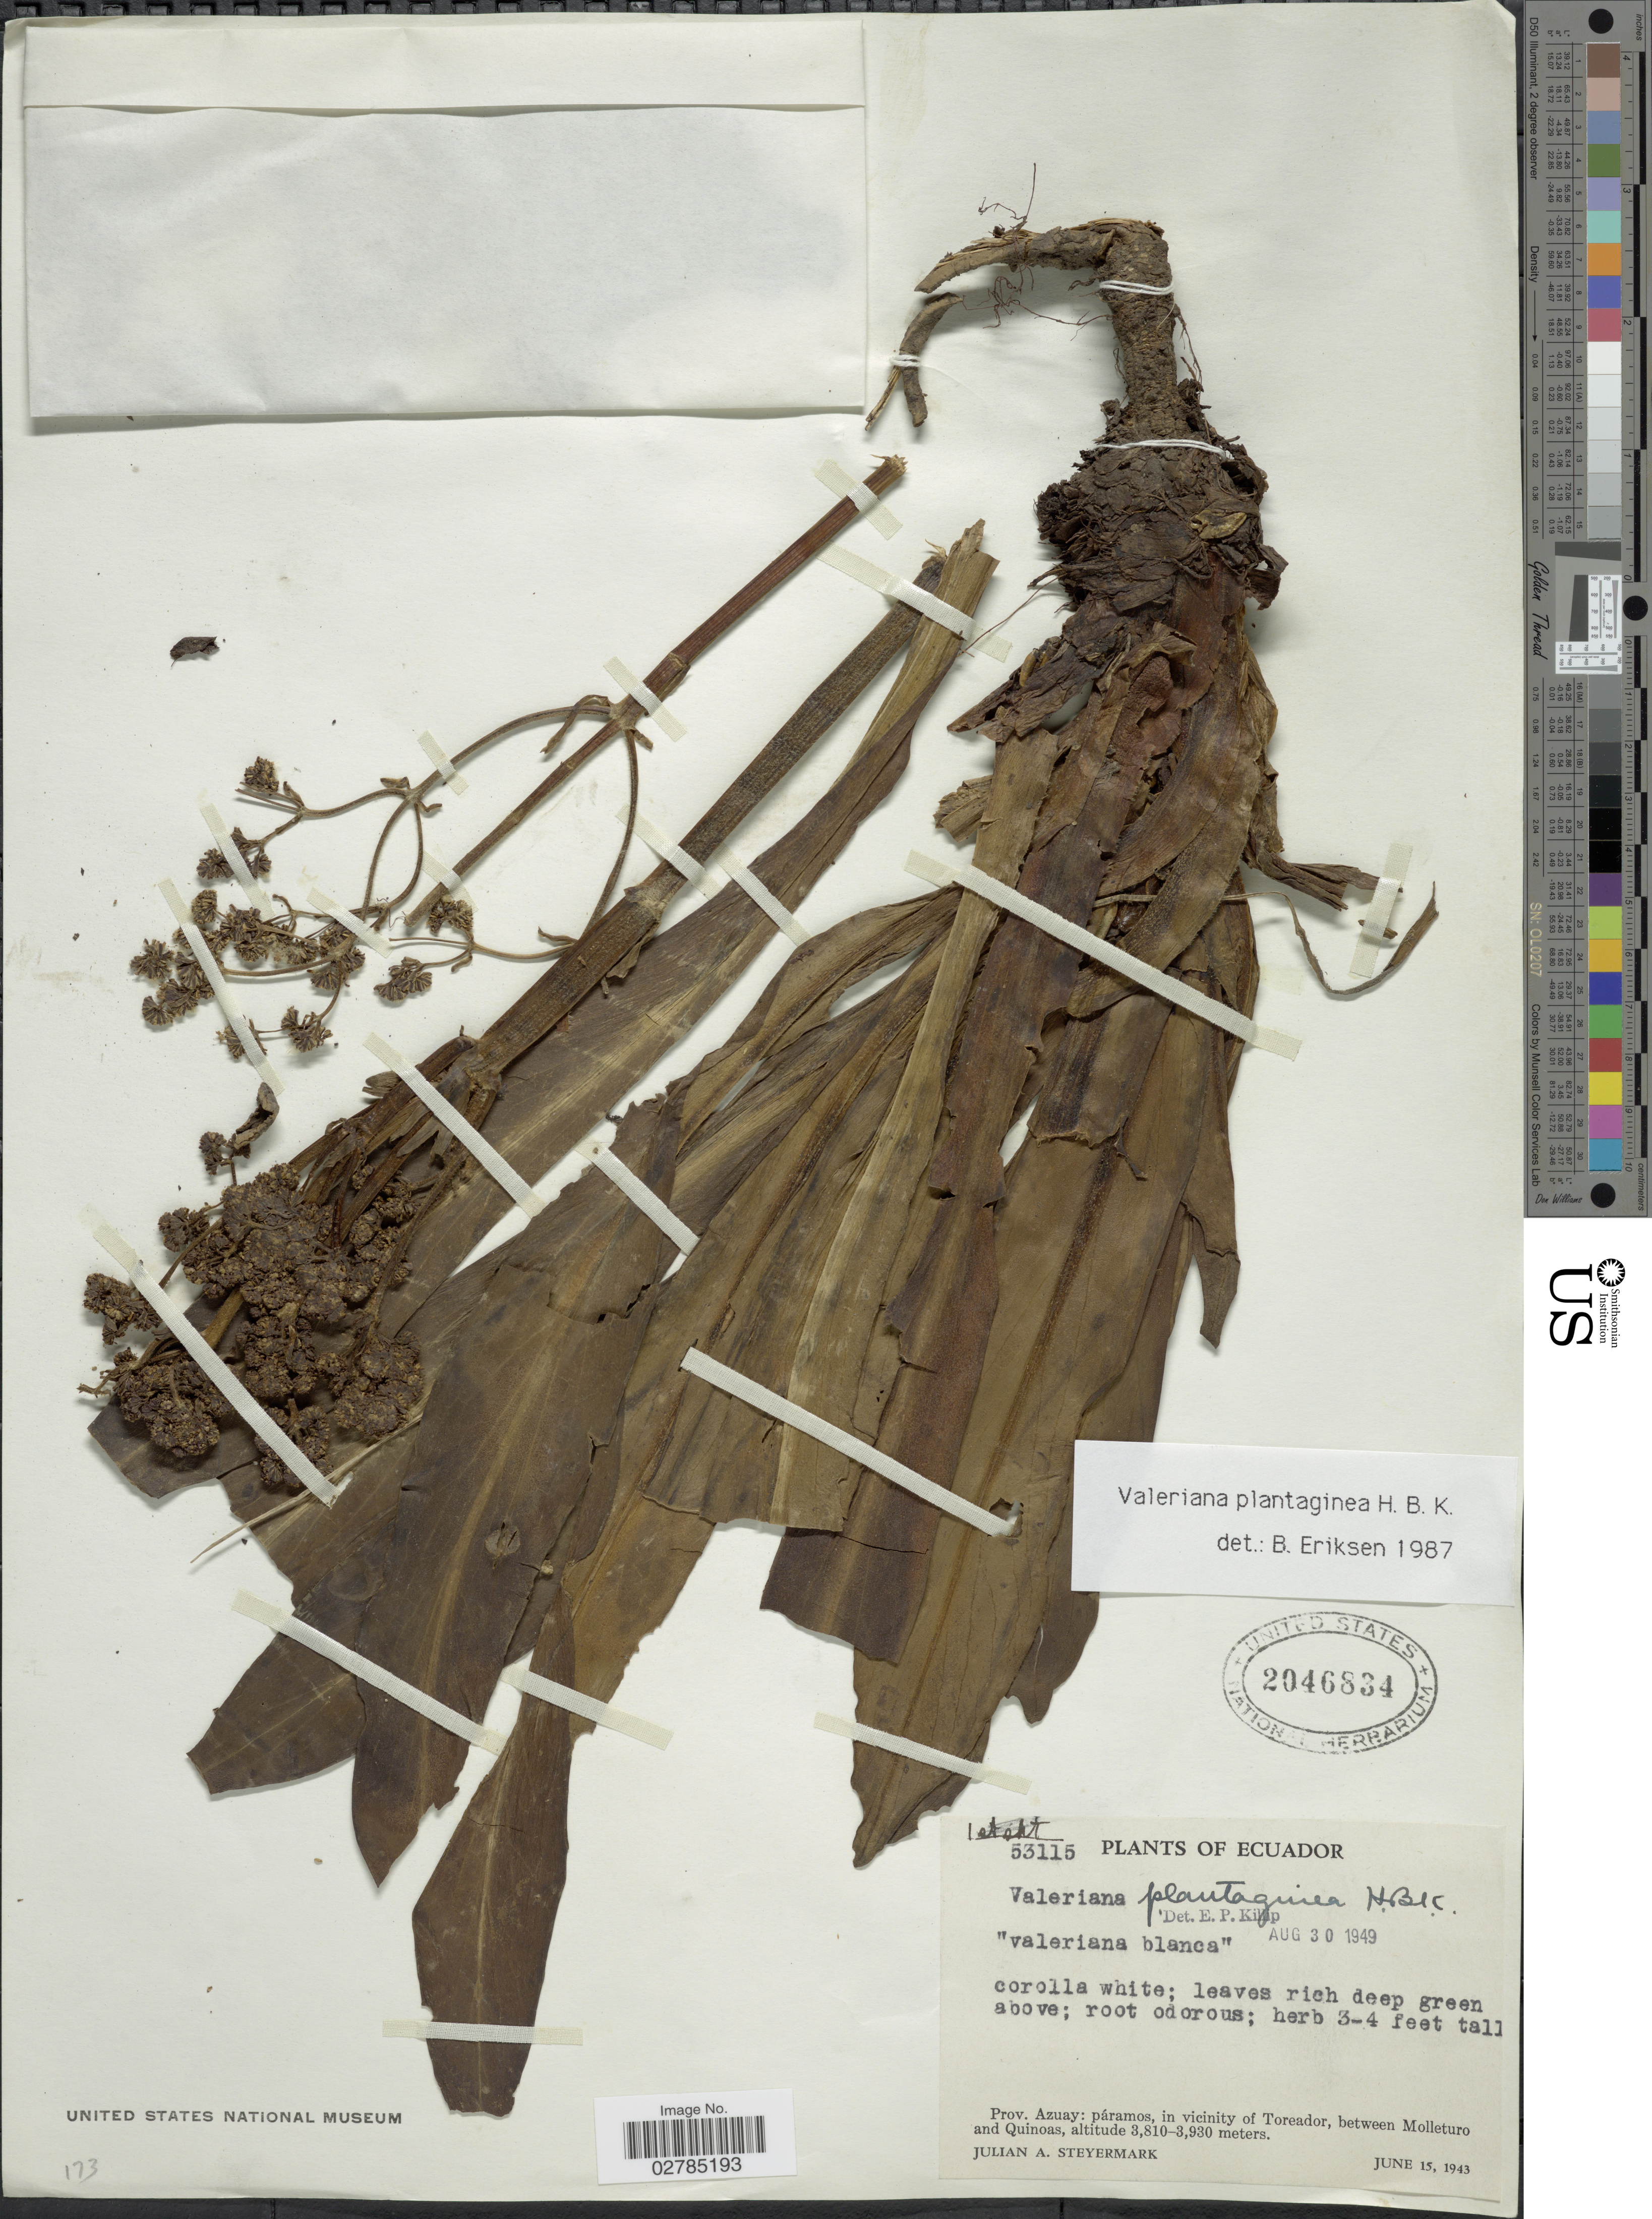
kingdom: Plantae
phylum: Tracheophyta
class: Magnoliopsida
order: Dipsacales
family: Caprifoliaceae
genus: Valeriana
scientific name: Valeriana plantaginea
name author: Kunth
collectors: J. Steyermark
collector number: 53115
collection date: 1943-06-15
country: Ecuador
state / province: Azuay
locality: Páramos, in vicinity of Toreador, between Molleturo and Quinoas.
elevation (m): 3810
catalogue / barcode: US 2046834